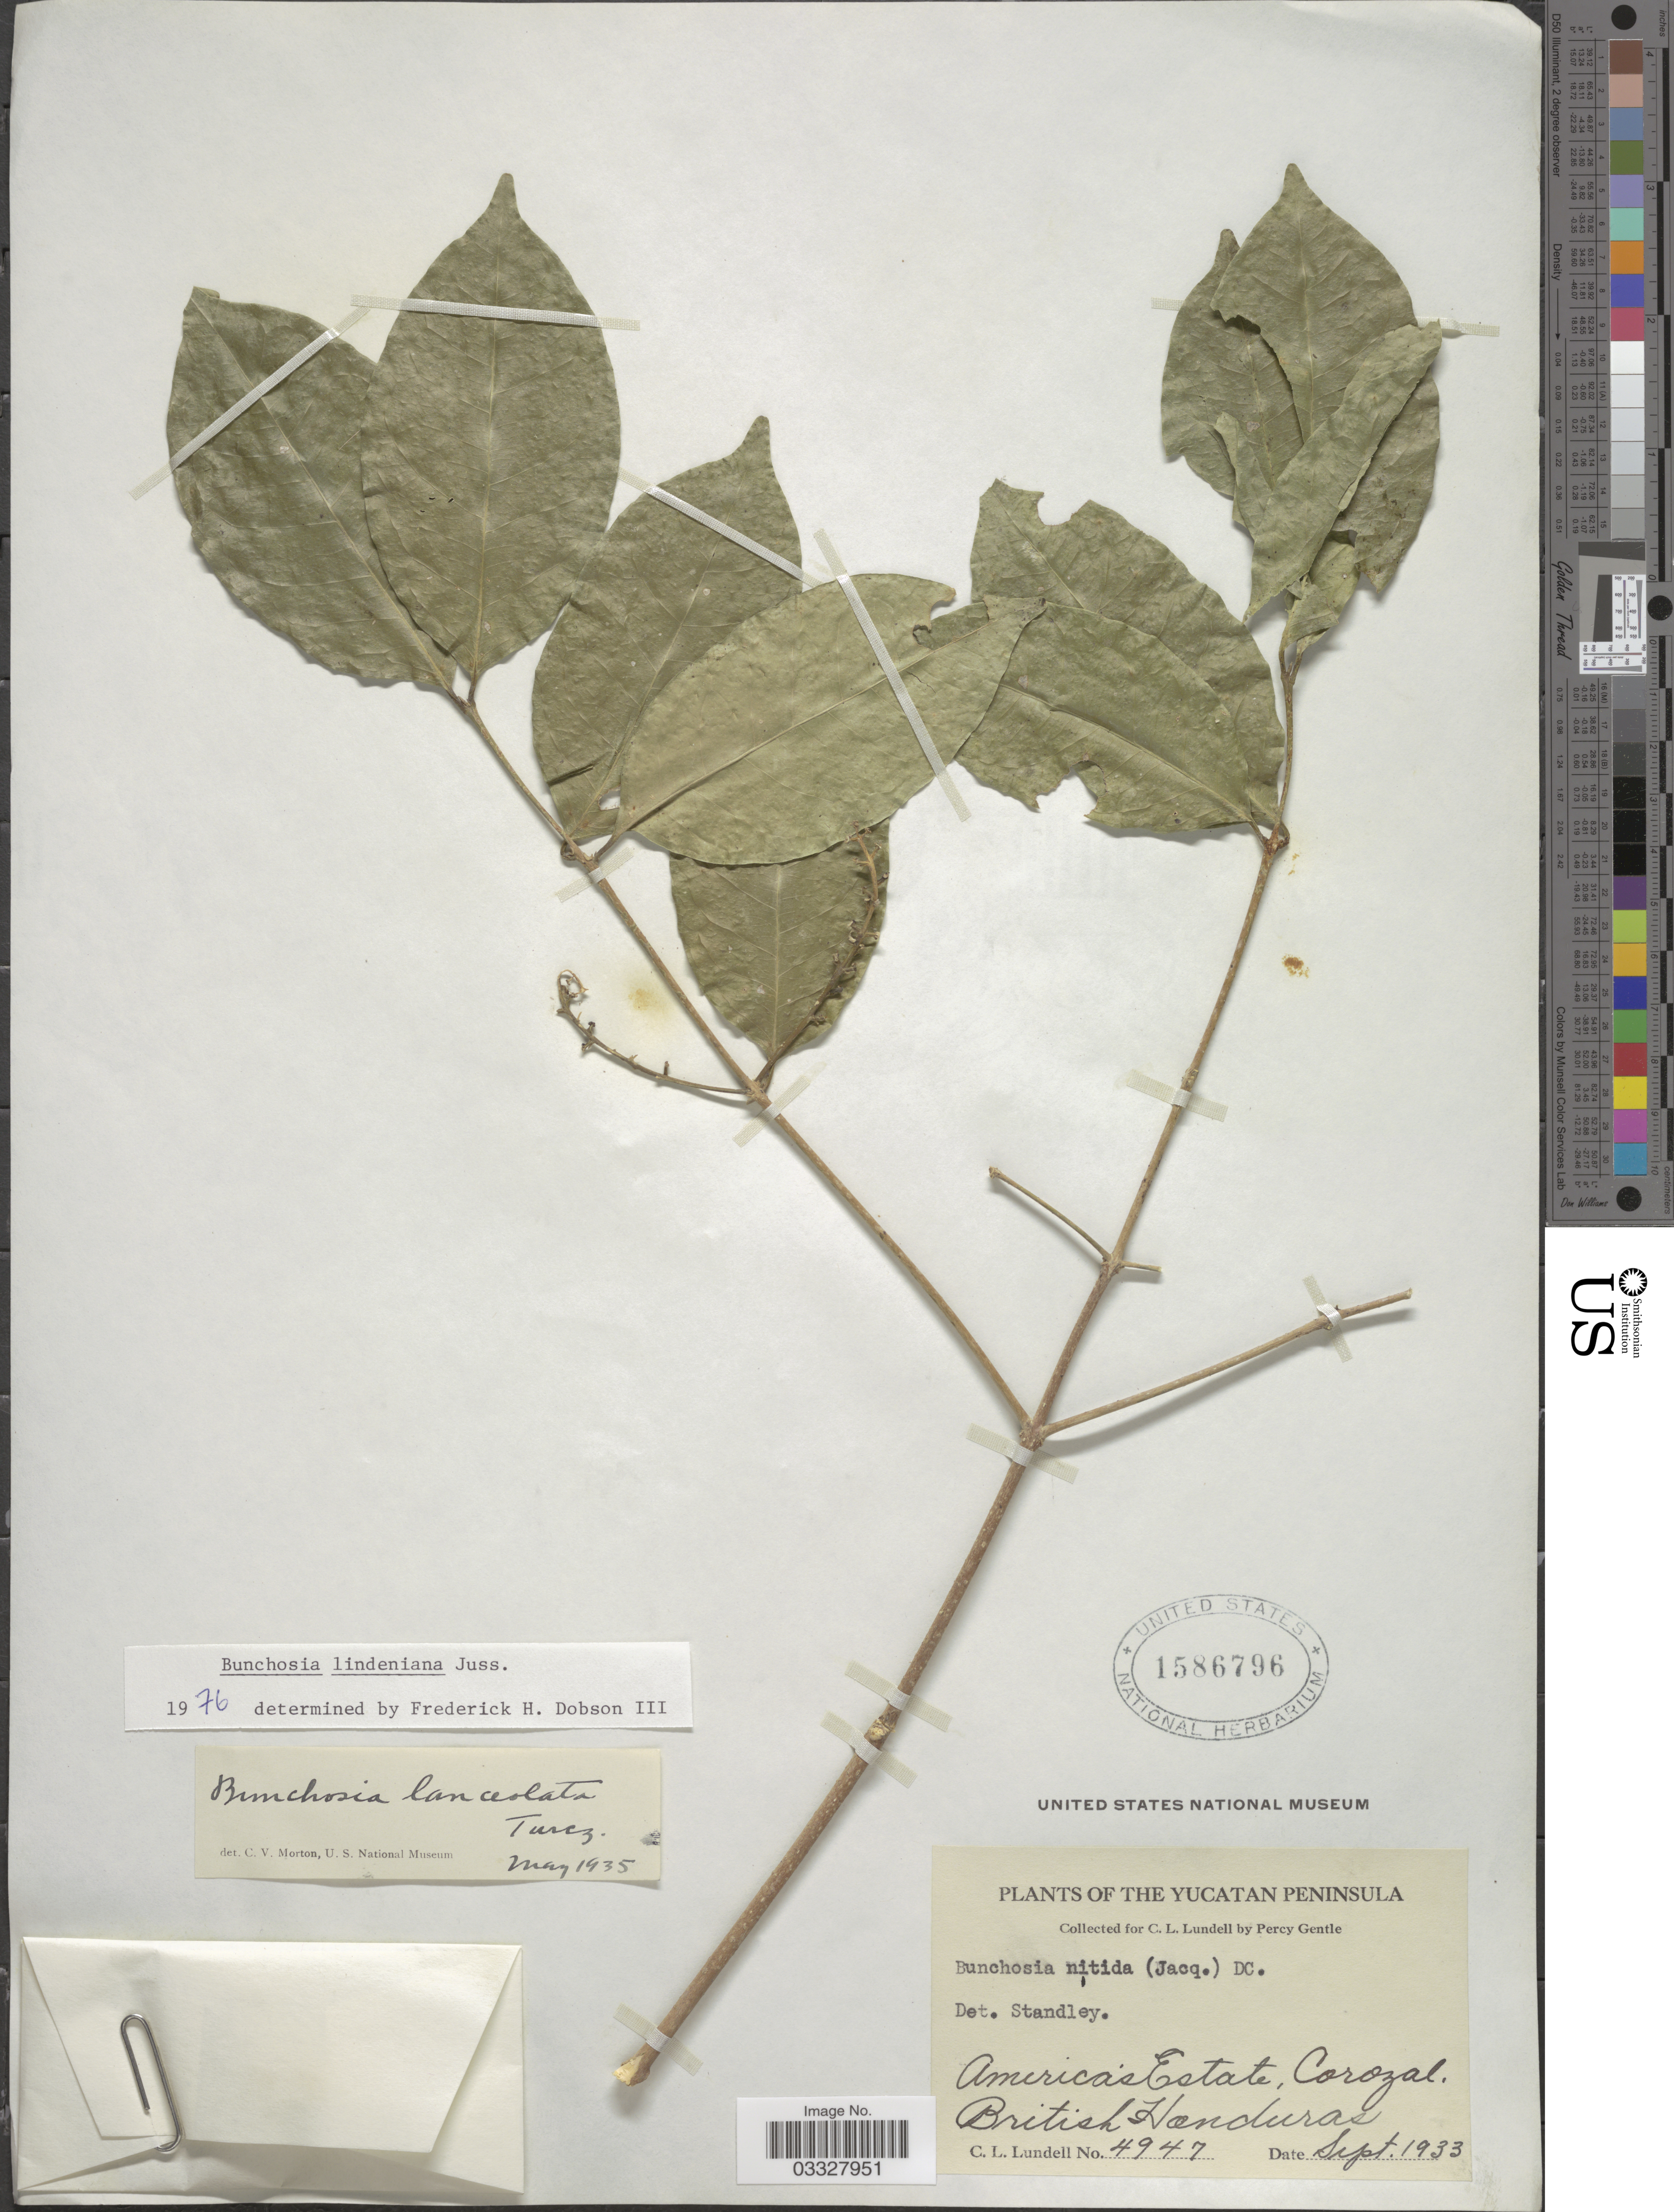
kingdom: Plantae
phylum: Tracheophyta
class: Magnoliopsida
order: Malpighiales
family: Malpighiaceae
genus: Bunchosia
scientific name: Bunchosia lindeniana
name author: A. Juss.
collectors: P. H. Gentle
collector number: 4947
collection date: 1933-09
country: Belize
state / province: Corozal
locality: The Yucatan Peninsula. America's Estate, Corozal. British Honduras.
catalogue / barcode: US 1586796